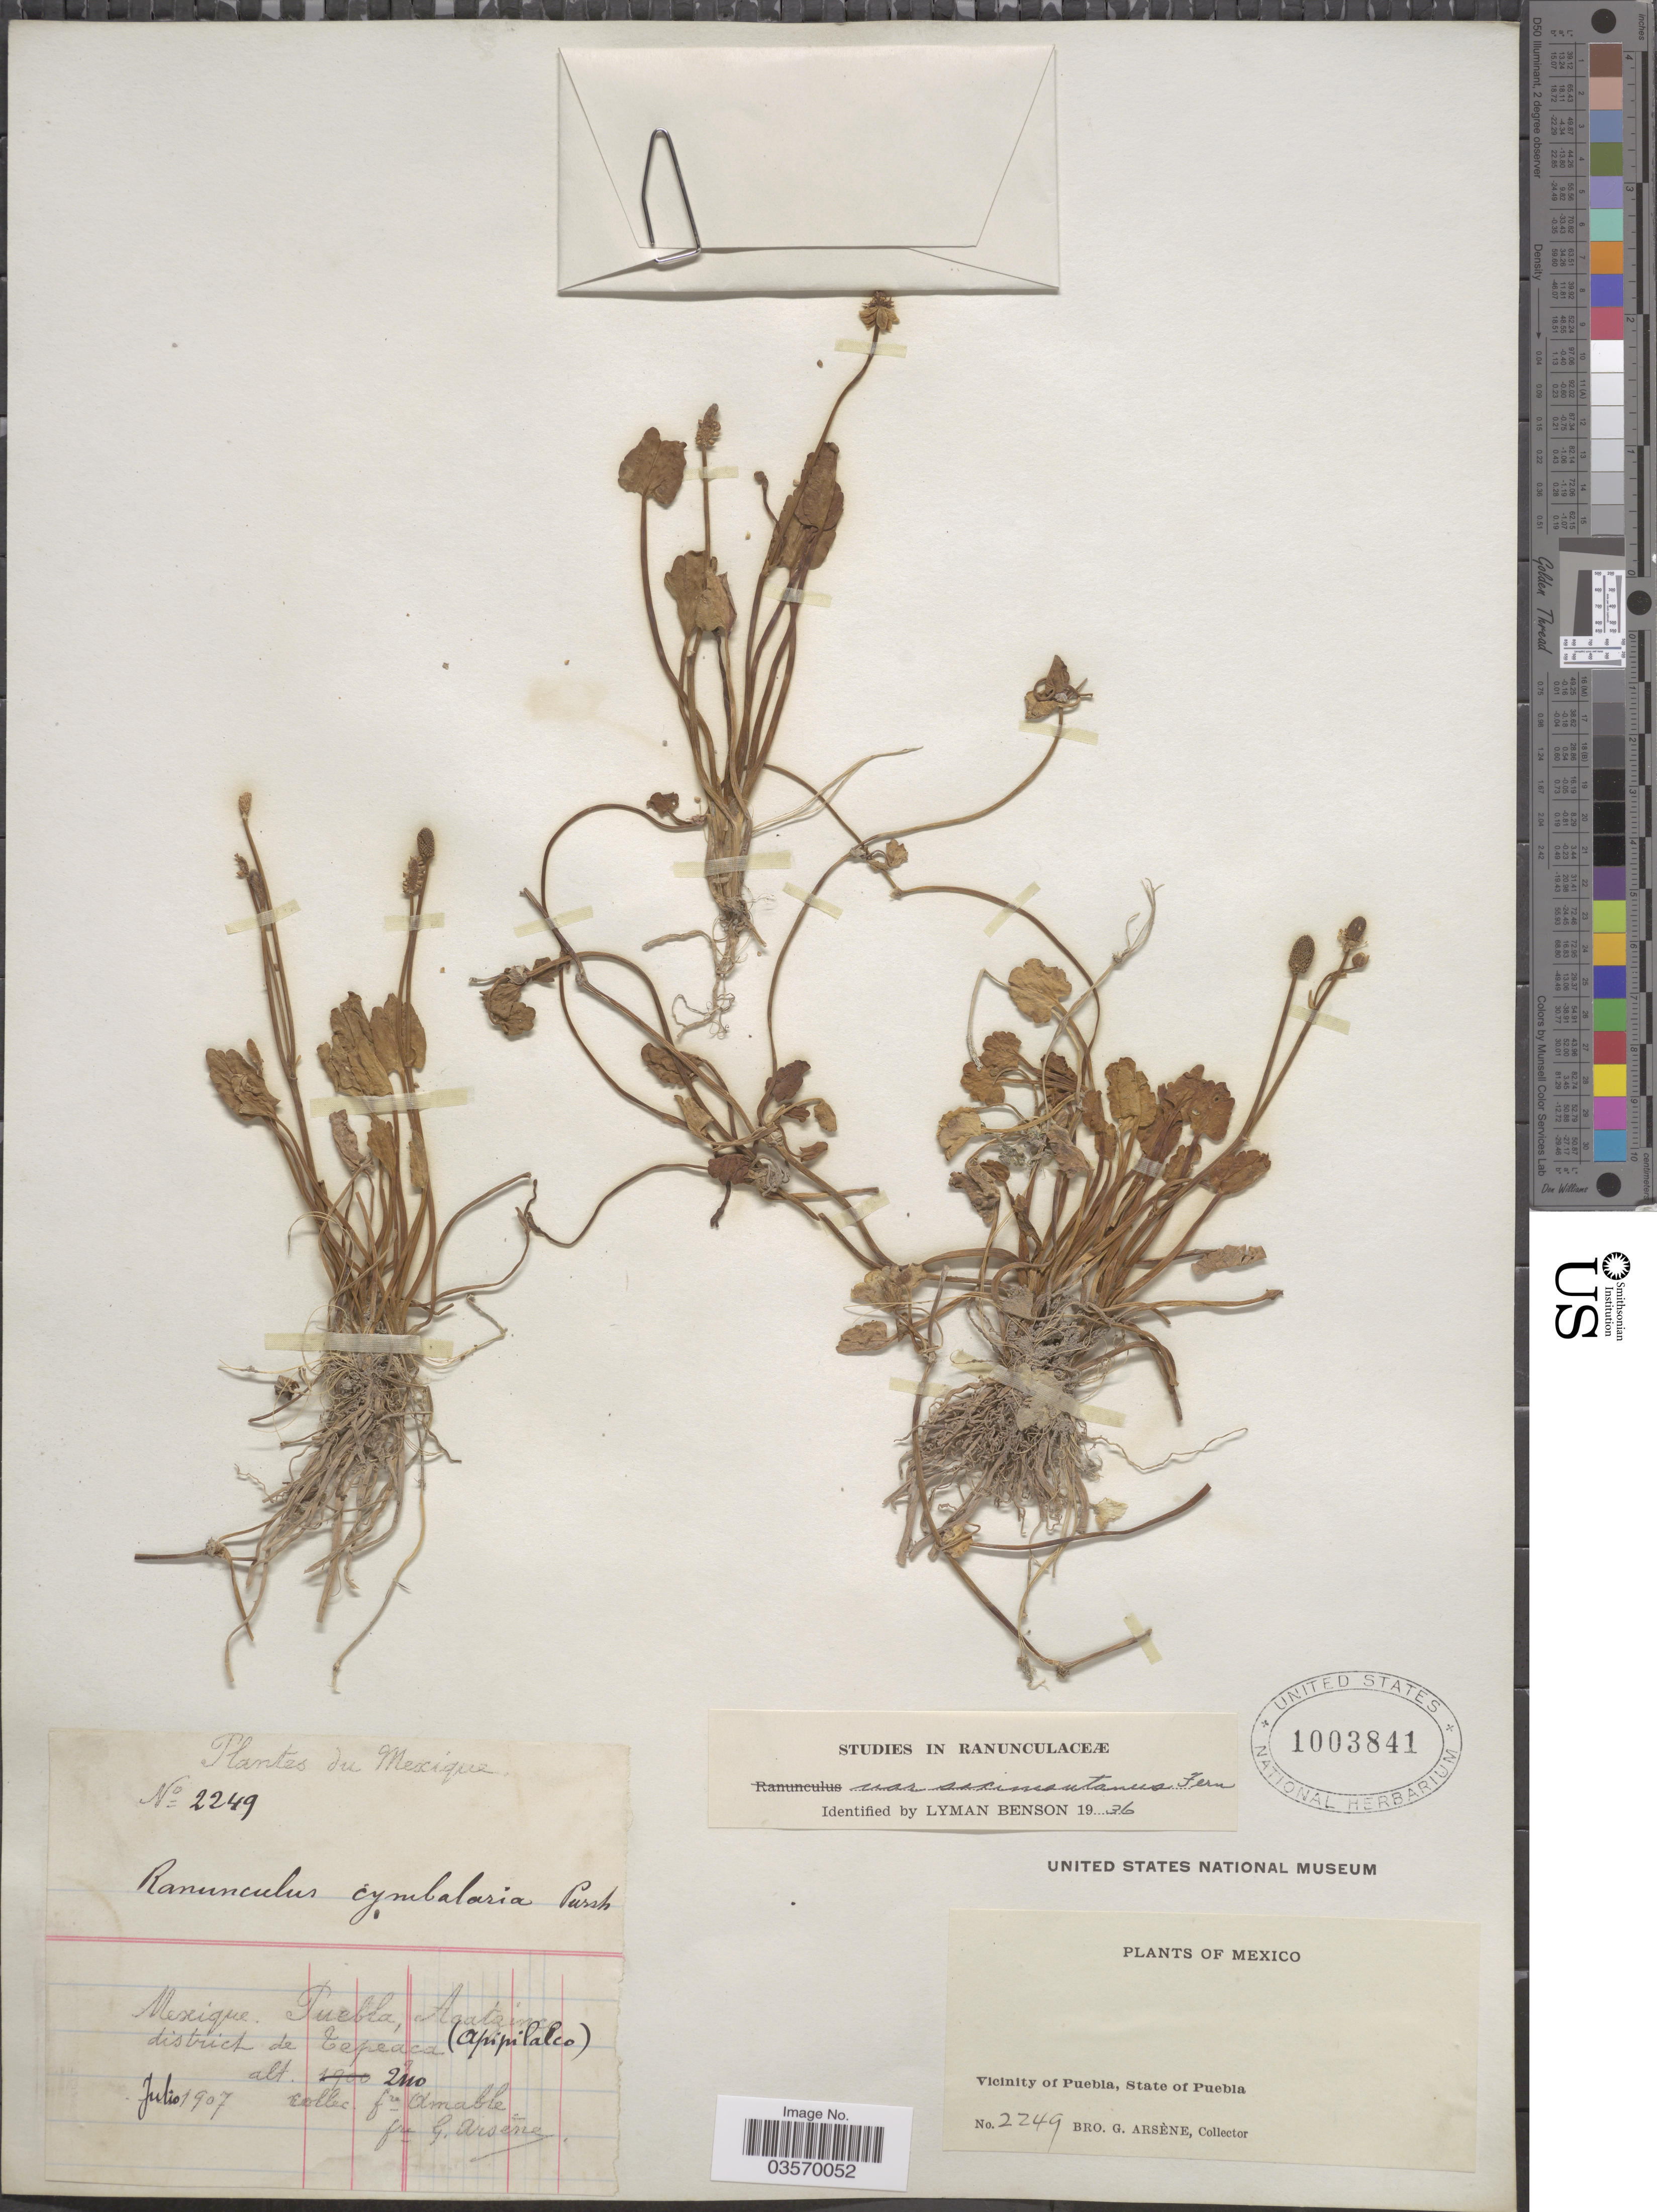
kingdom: Plantae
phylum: Tracheophyta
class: Magnoliopsida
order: Ranunculales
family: Ranunculaceae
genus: Halerpestes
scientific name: Halerpestes cymbalaria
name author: (Pursh) Greene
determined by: Strong, M. T., (US), Smithsonian Institution - National Museum of Natural History (UNITED STATES)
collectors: B. Amable & Bro. G. Arsène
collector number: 2249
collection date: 1907-07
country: Mexico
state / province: Puebla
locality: Vicinity of Puebla. Acatzinco district de Tepeaca (Apipilalco).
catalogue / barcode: US 1003841